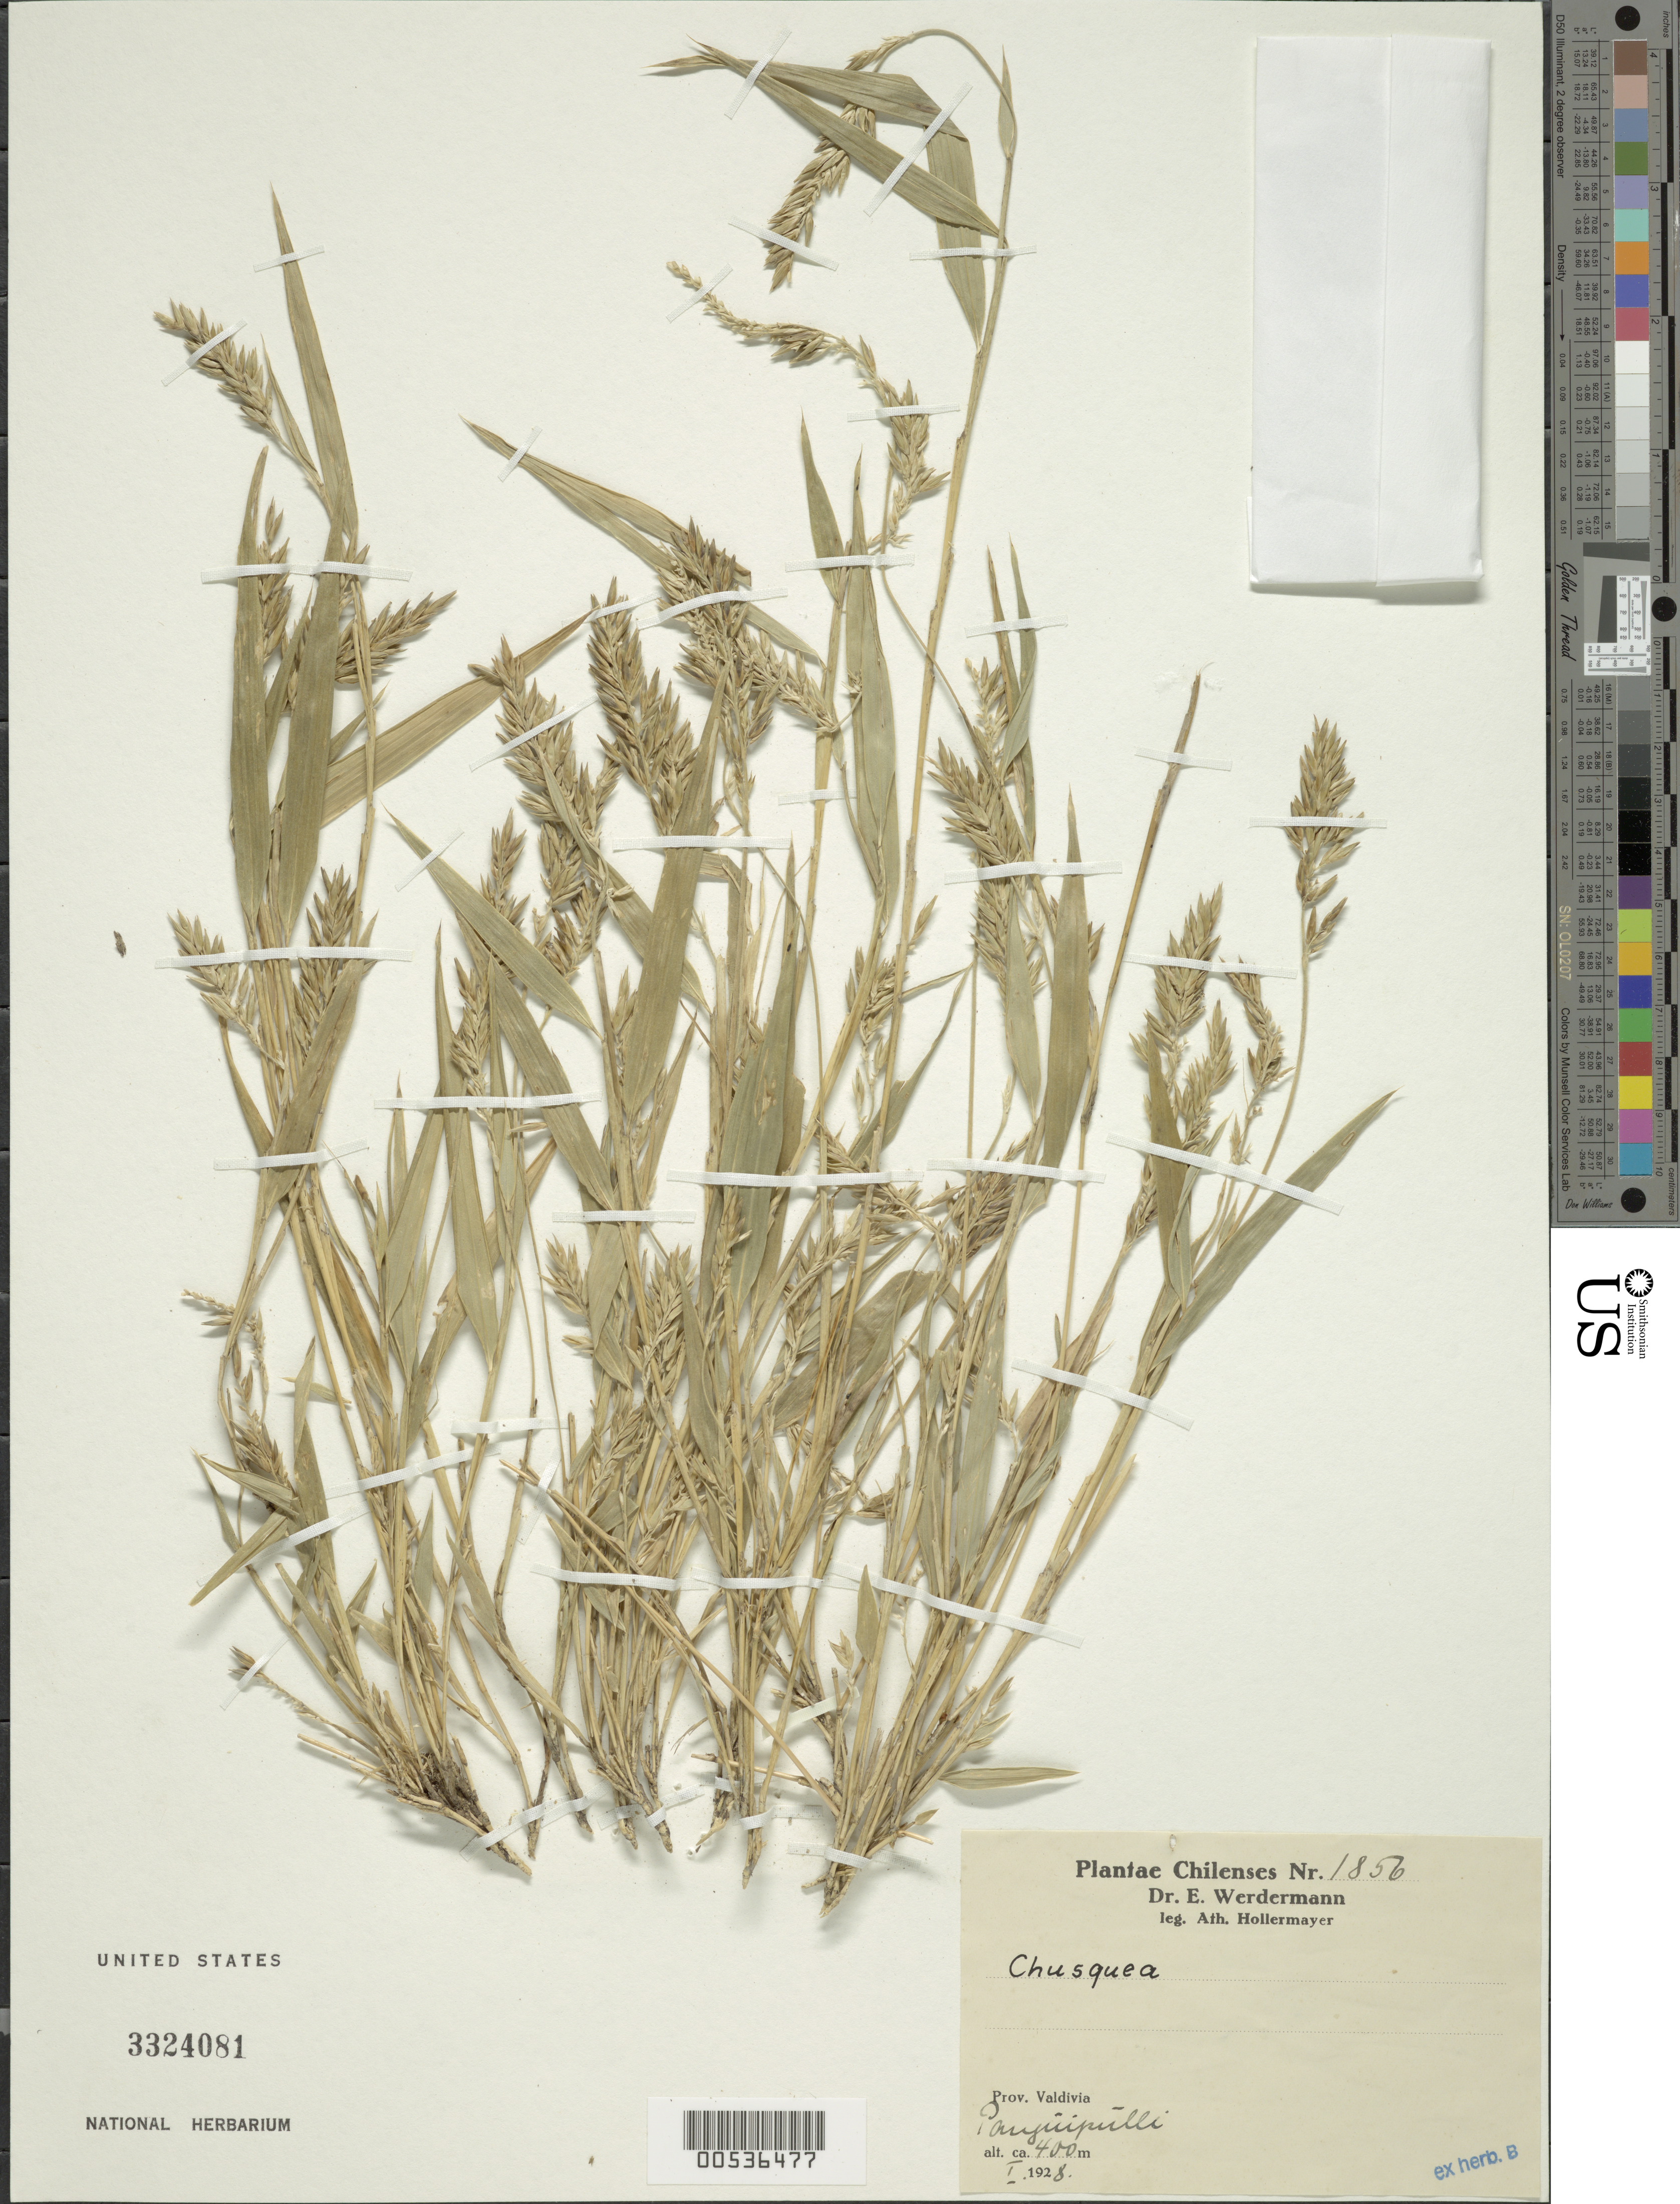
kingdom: Plantae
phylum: Tracheophyta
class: Liliopsida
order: Poales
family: Poaceae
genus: Chusquea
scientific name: Chusquea culeou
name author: É. Desv.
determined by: Guerreiro, C.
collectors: A. Hollermayer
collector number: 1856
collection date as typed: Jan 1928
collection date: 1928-01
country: Chile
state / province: Los Lagos (X)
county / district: Valdivia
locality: Paujuipulli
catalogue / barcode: US 3324081